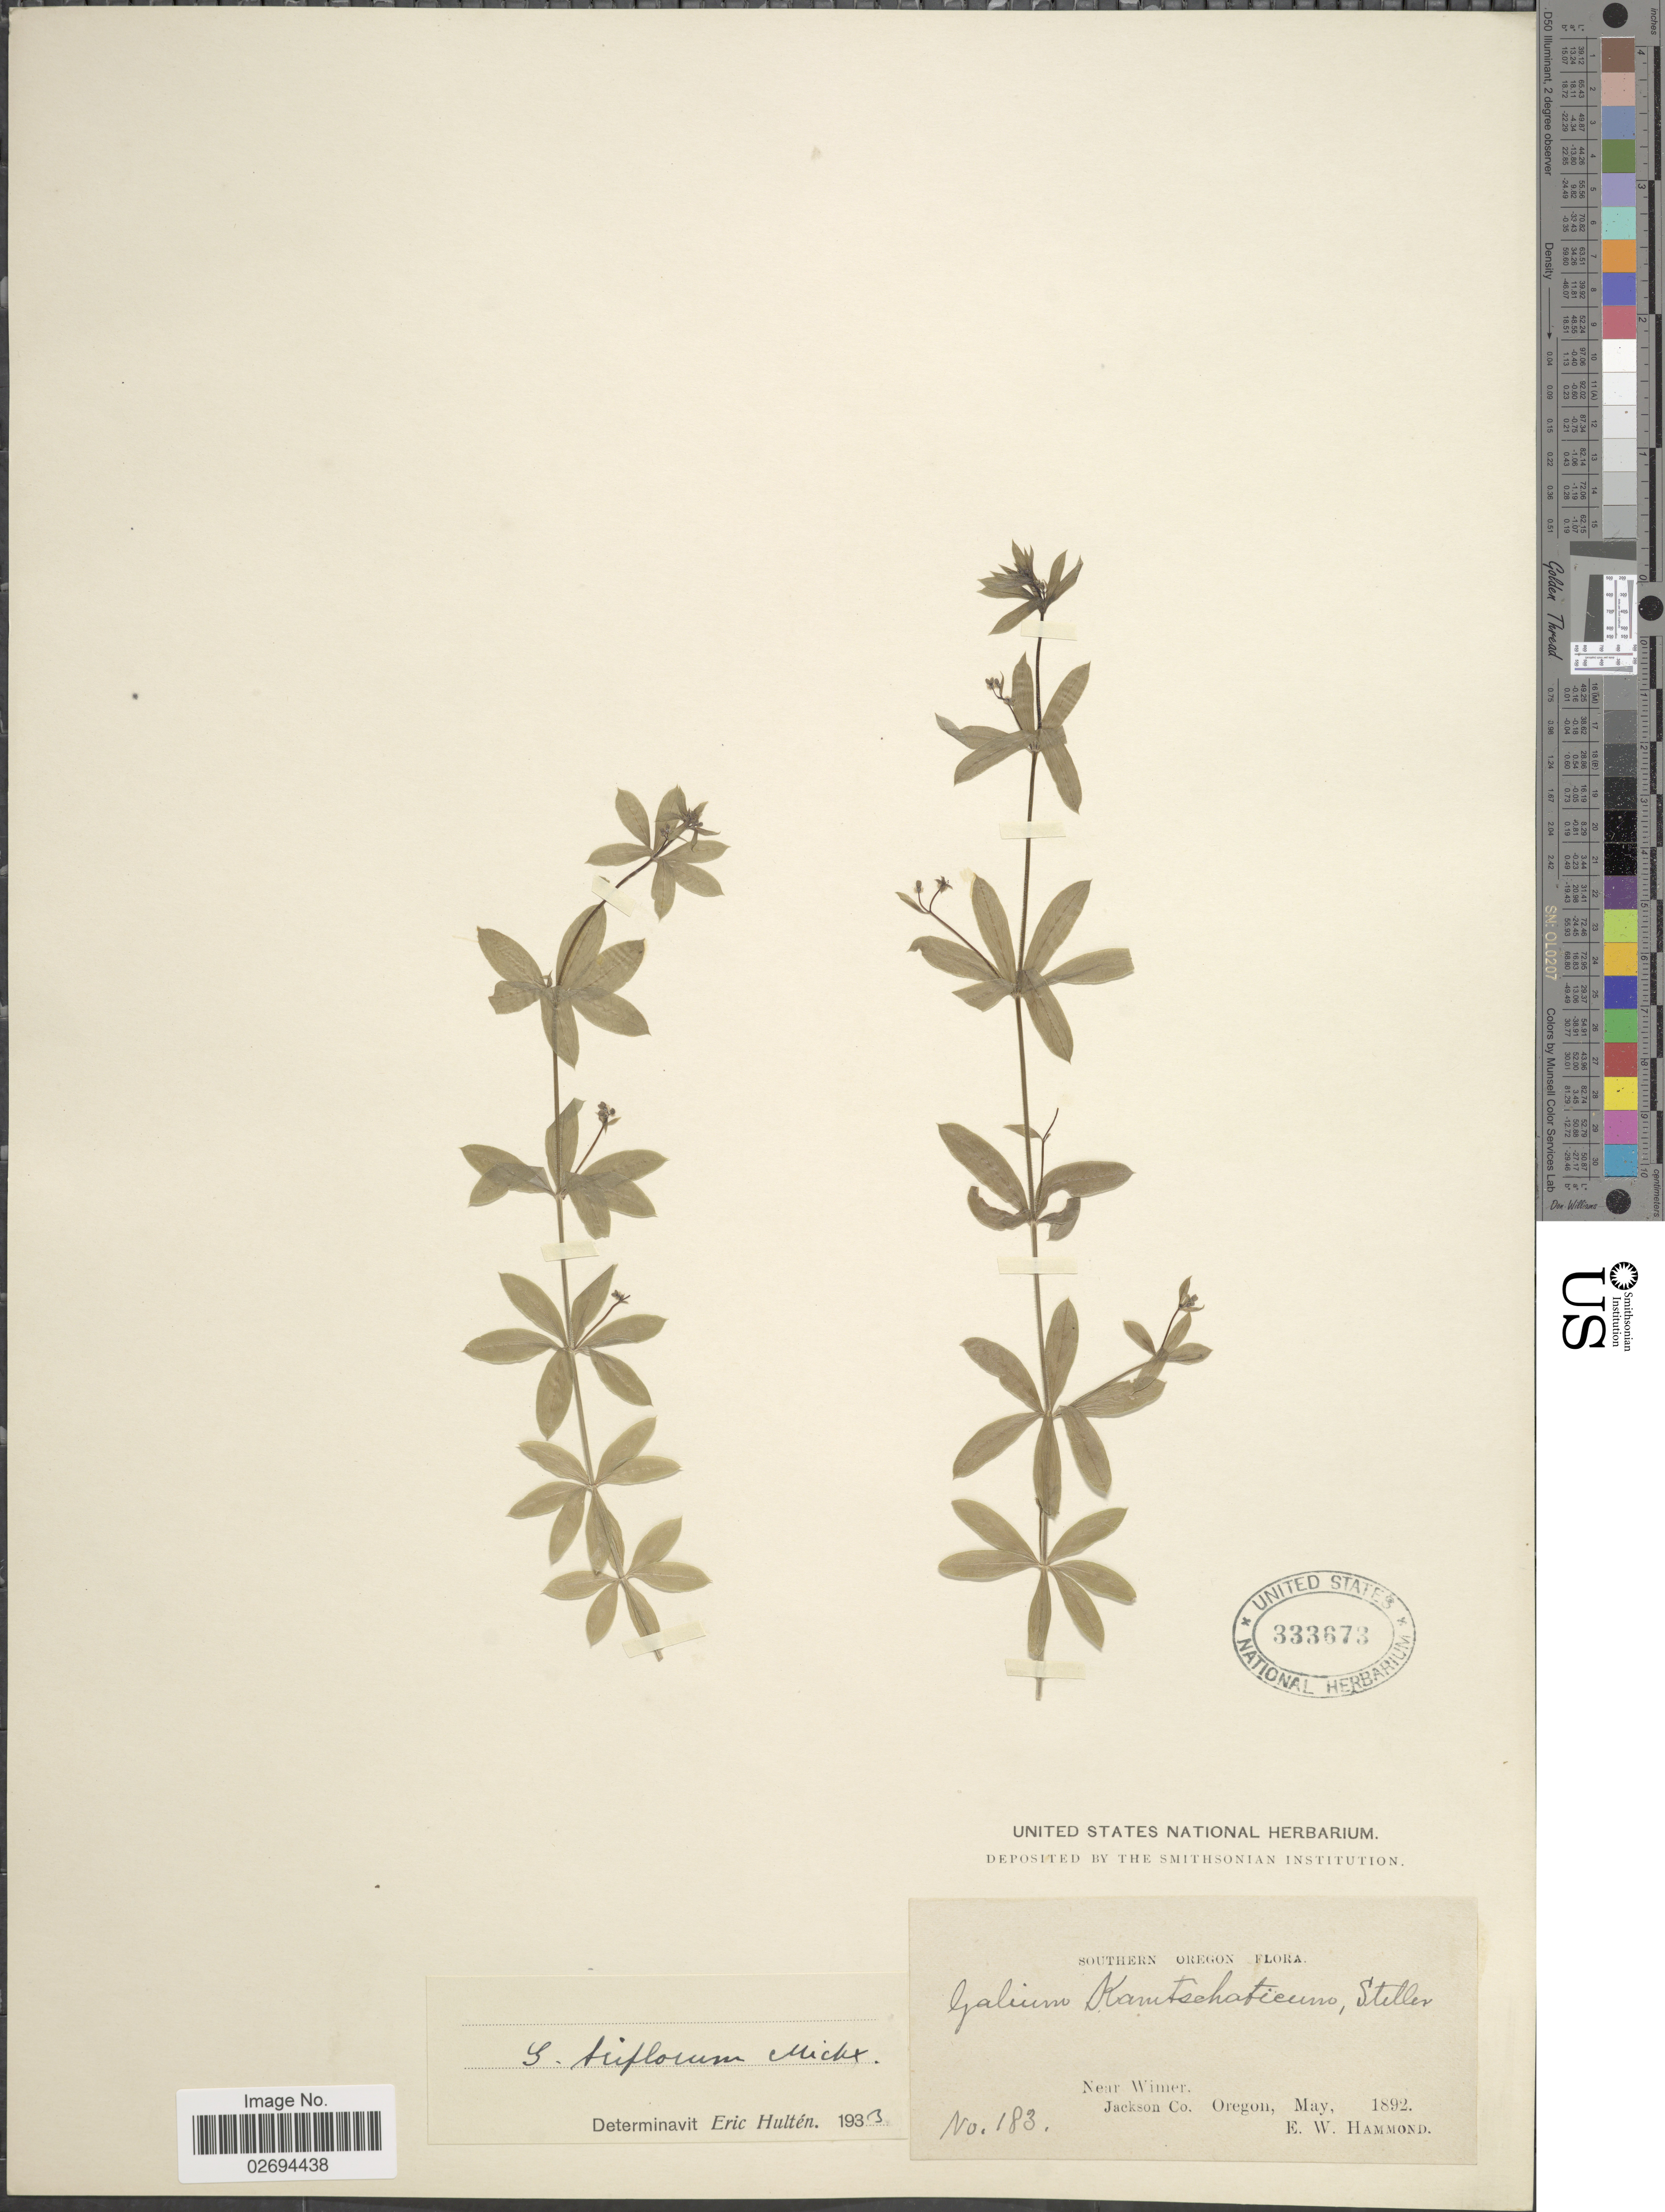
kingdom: Plantae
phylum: Tracheophyta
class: Magnoliopsida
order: Gentianales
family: Rubiaceae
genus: Galium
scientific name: Galium triflorum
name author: Michx.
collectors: E. Hammond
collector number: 183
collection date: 1892-05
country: United States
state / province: Oregon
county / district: Jackson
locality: Southern Oregon. Near Wimer. Jackson Co.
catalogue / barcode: US 333673